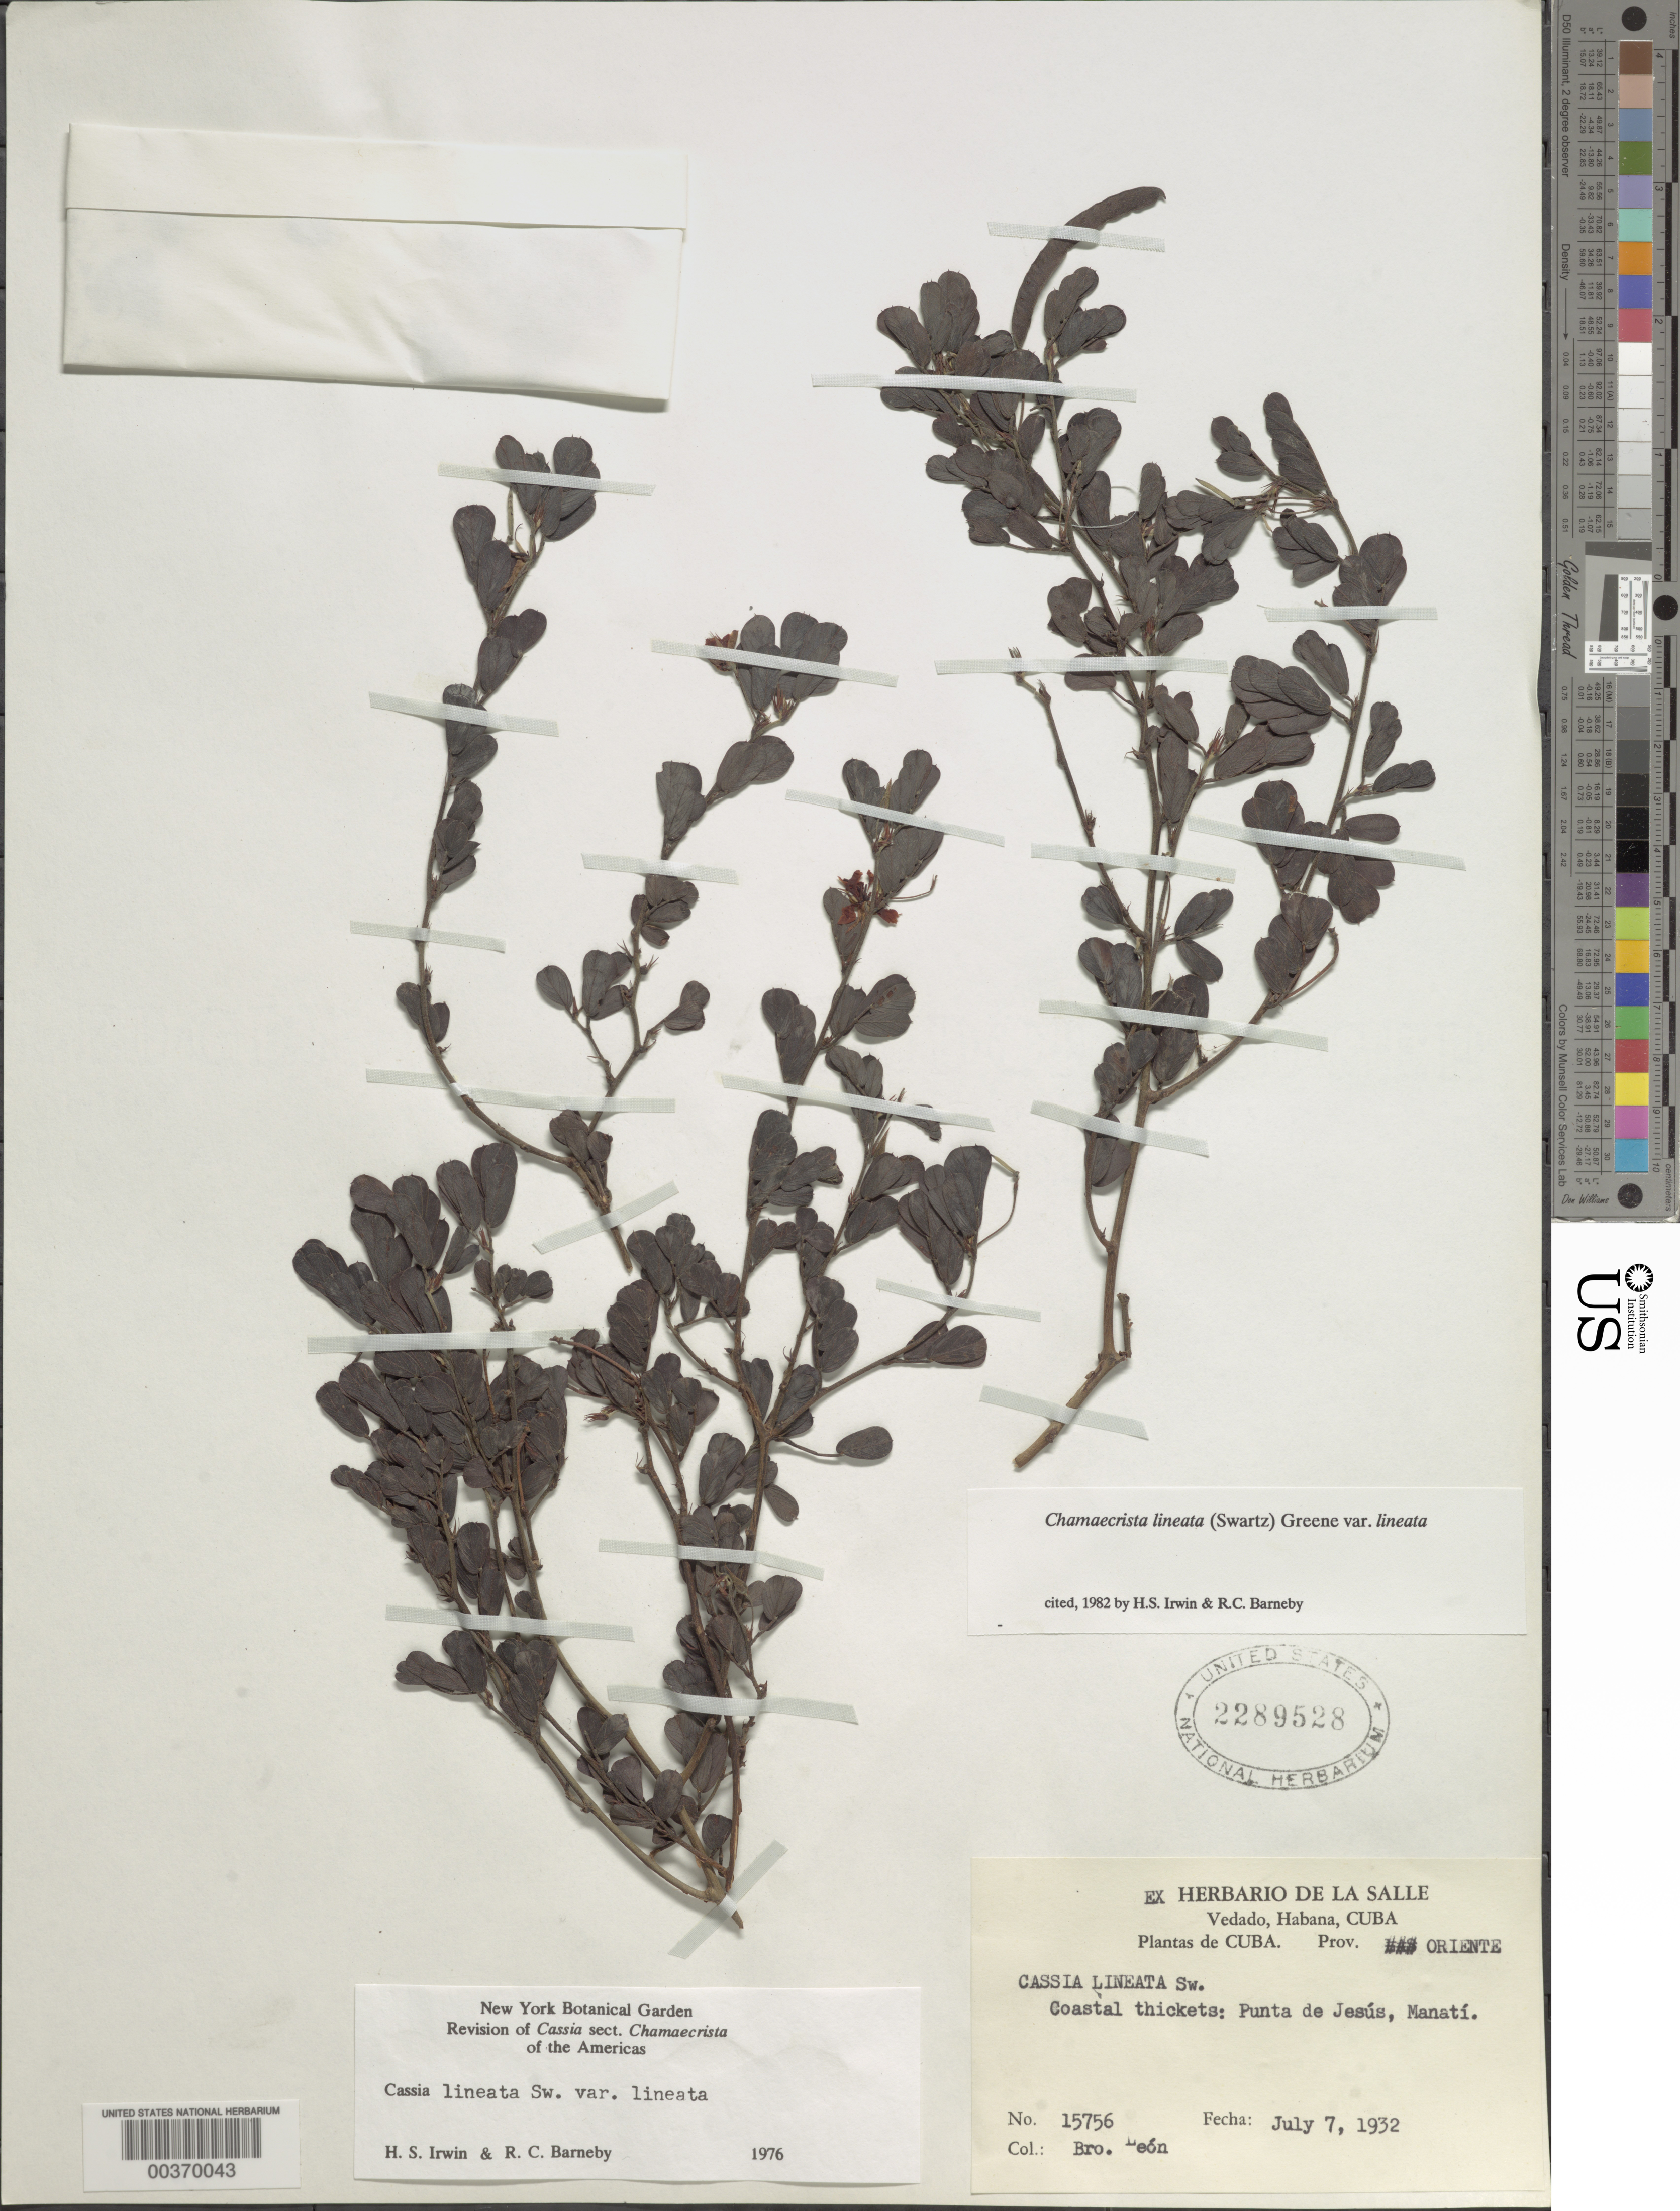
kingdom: Plantae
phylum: Tracheophyta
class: Magnoliopsida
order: Fabales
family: Fabaceae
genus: Chamaecrista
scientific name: Chamaecrista lineata var. lineata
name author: (Sw.) Greene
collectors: Bro. León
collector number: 15756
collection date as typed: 07 Jul 1932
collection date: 1932-07-07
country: Cuba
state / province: Oriente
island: Greater Antilles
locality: Punta de jesus, manati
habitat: Coastal thickets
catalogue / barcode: US 2289528